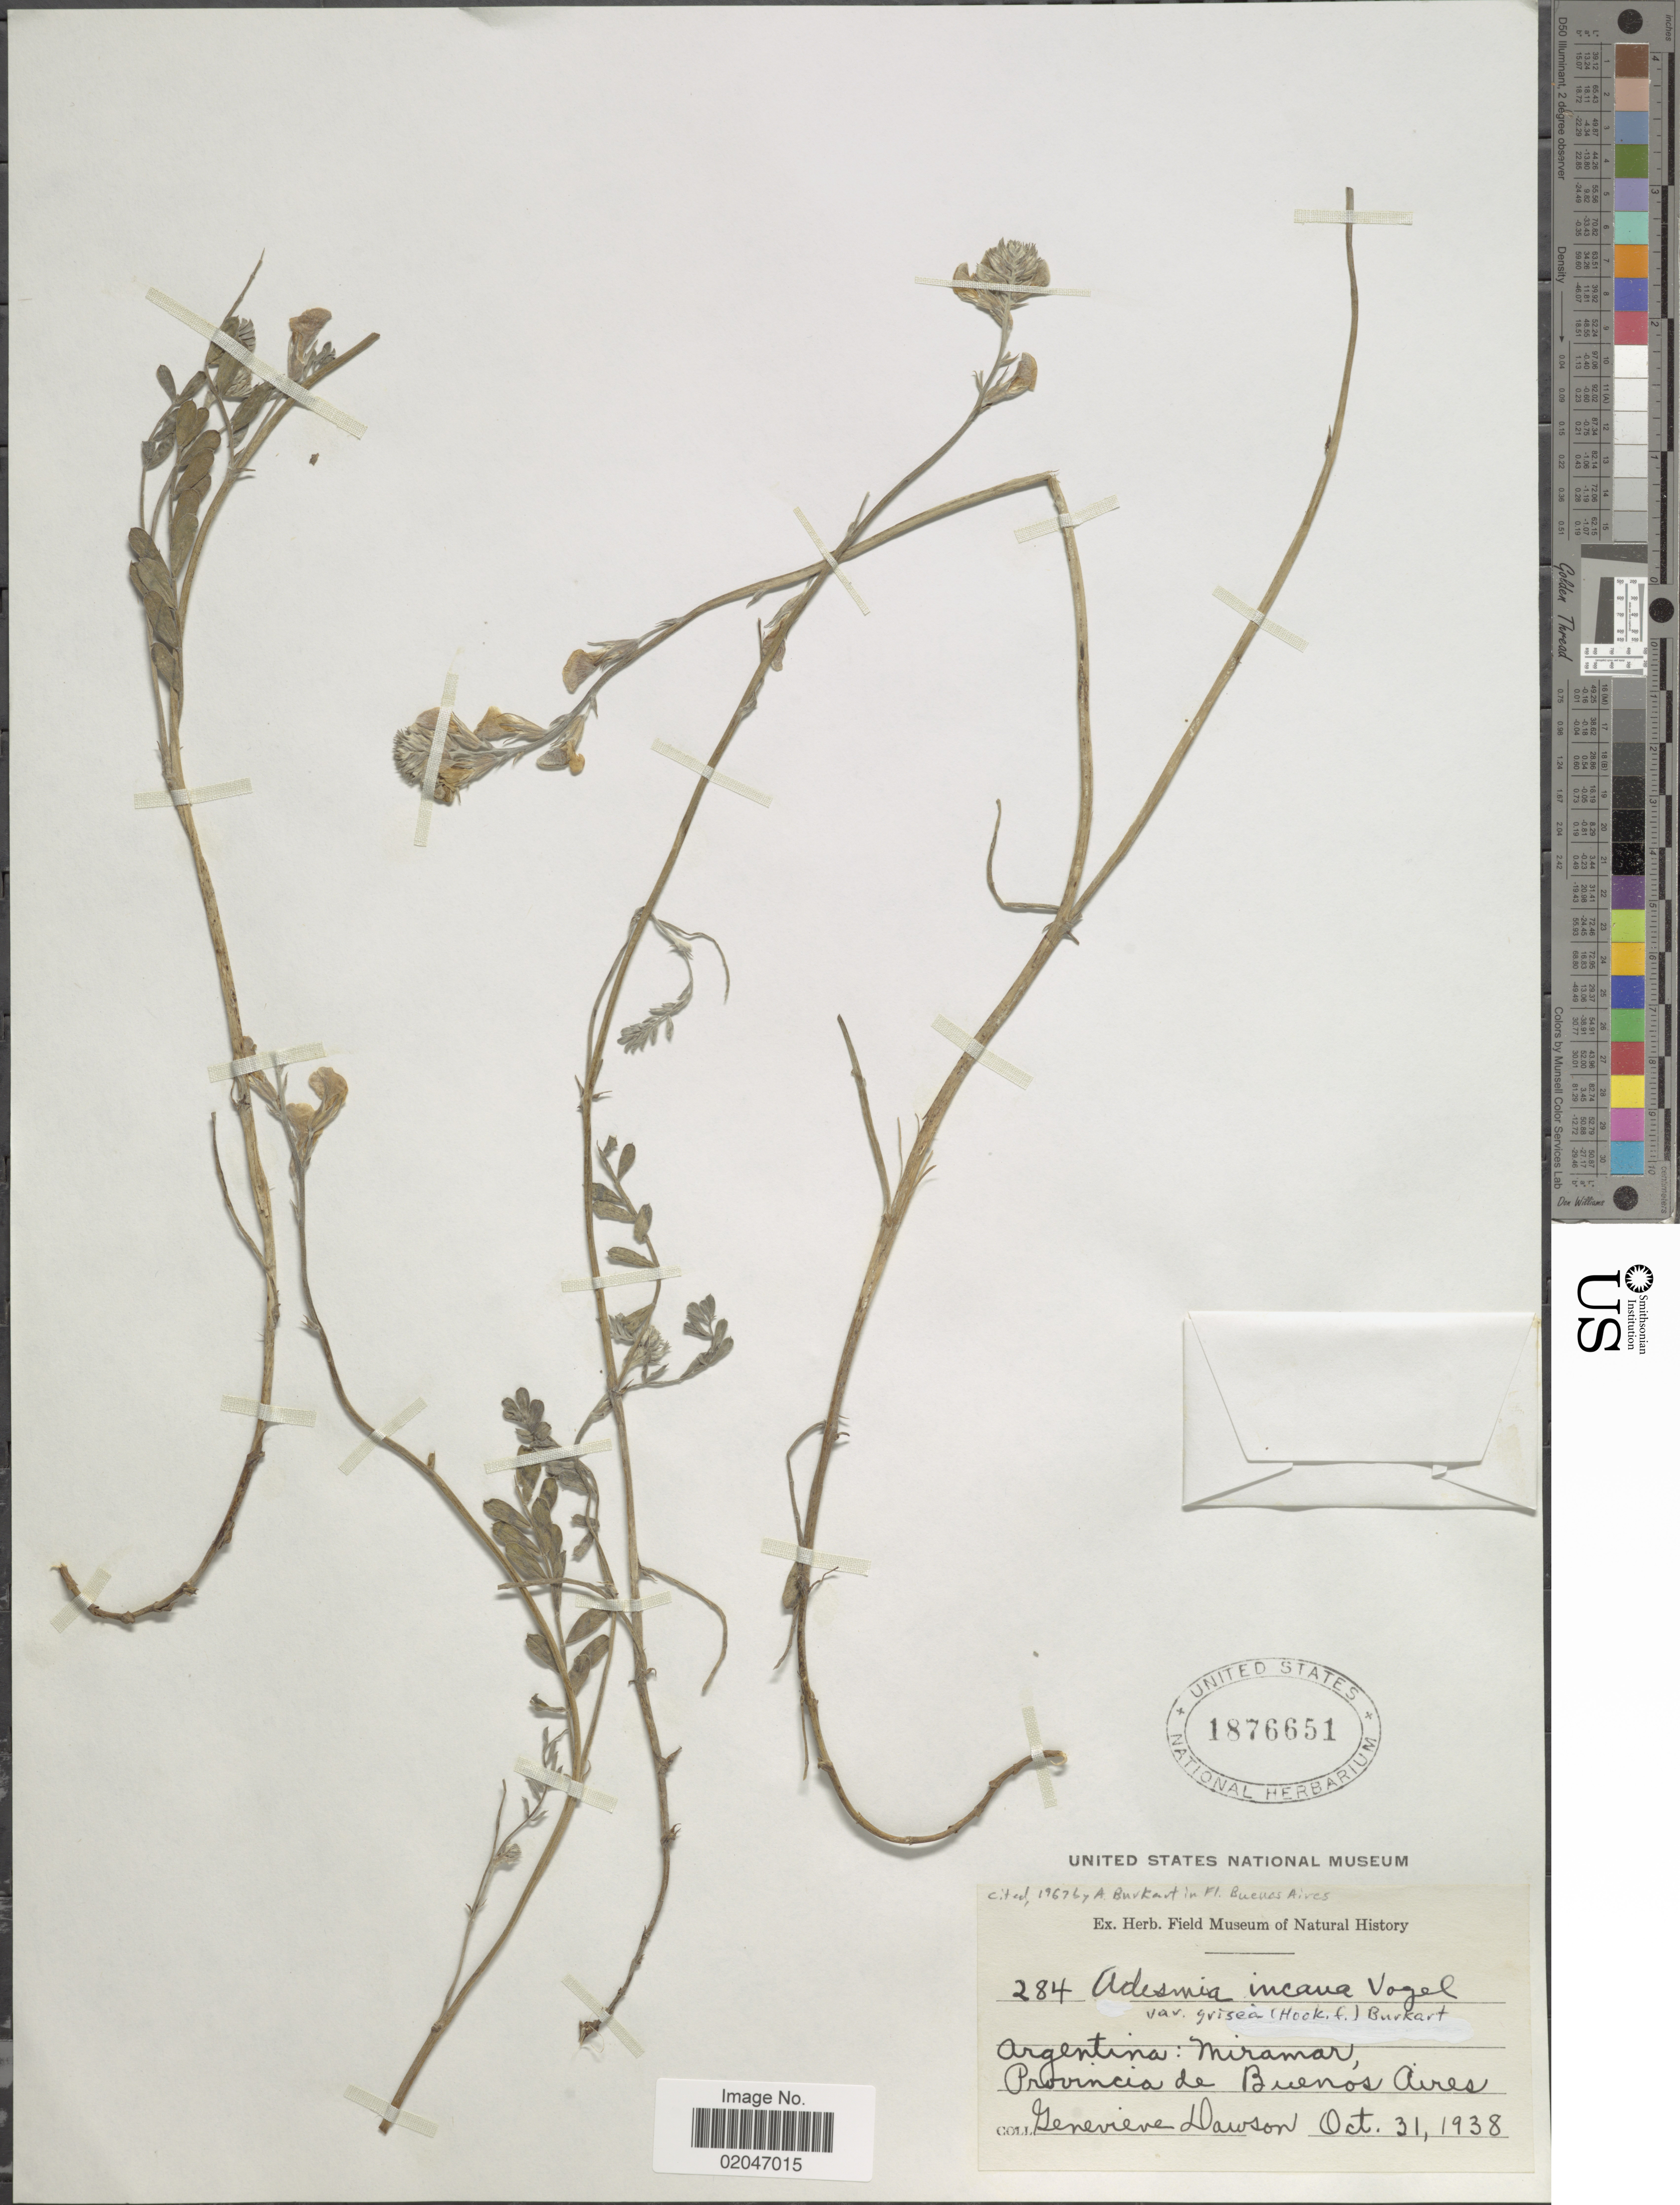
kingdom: Plantae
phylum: Tracheophyta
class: Magnoliopsida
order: Fabales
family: Fabaceae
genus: Adesmia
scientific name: Adesmia incana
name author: Vogel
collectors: G. Dawson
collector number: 284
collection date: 1938-10-31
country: Argentina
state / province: Buenos Aires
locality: Miramar.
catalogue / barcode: US 1876651